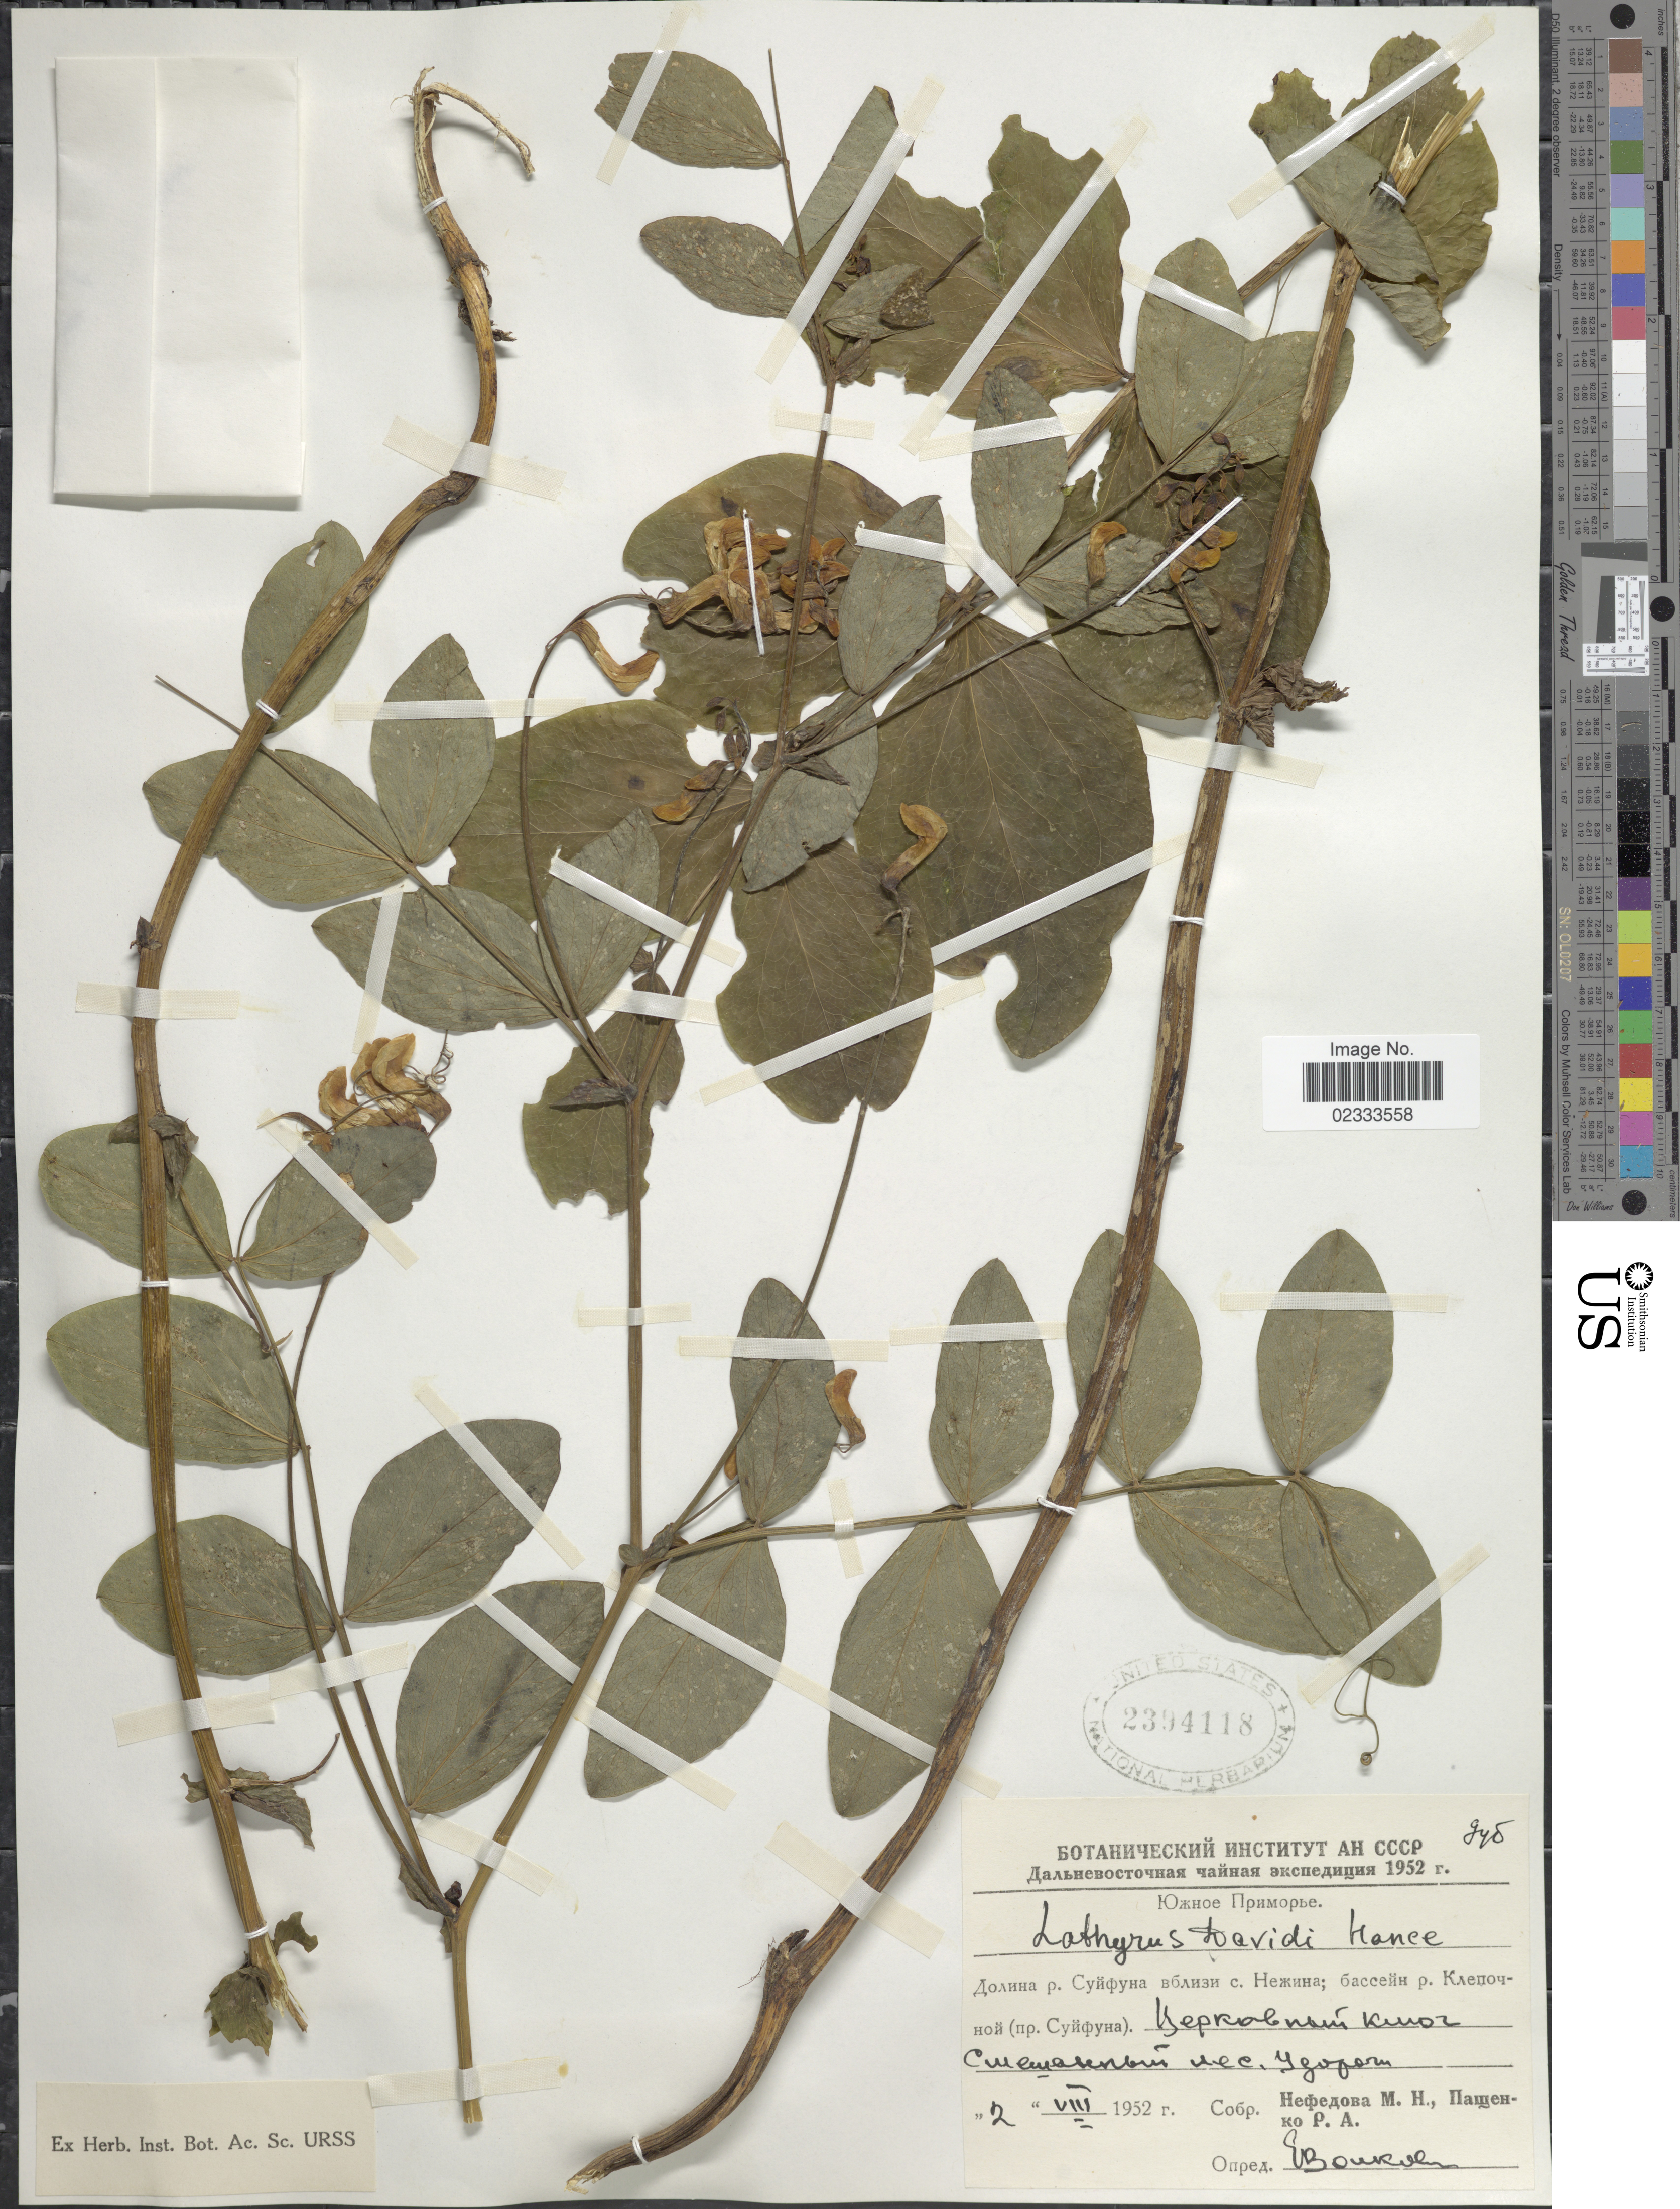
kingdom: Plantae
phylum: Tracheophyta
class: Magnoliopsida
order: Fabales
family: Fabaceae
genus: Lathyrus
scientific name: Lathyrus davidii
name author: Hance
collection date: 1952-08-02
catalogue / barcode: US 2394118